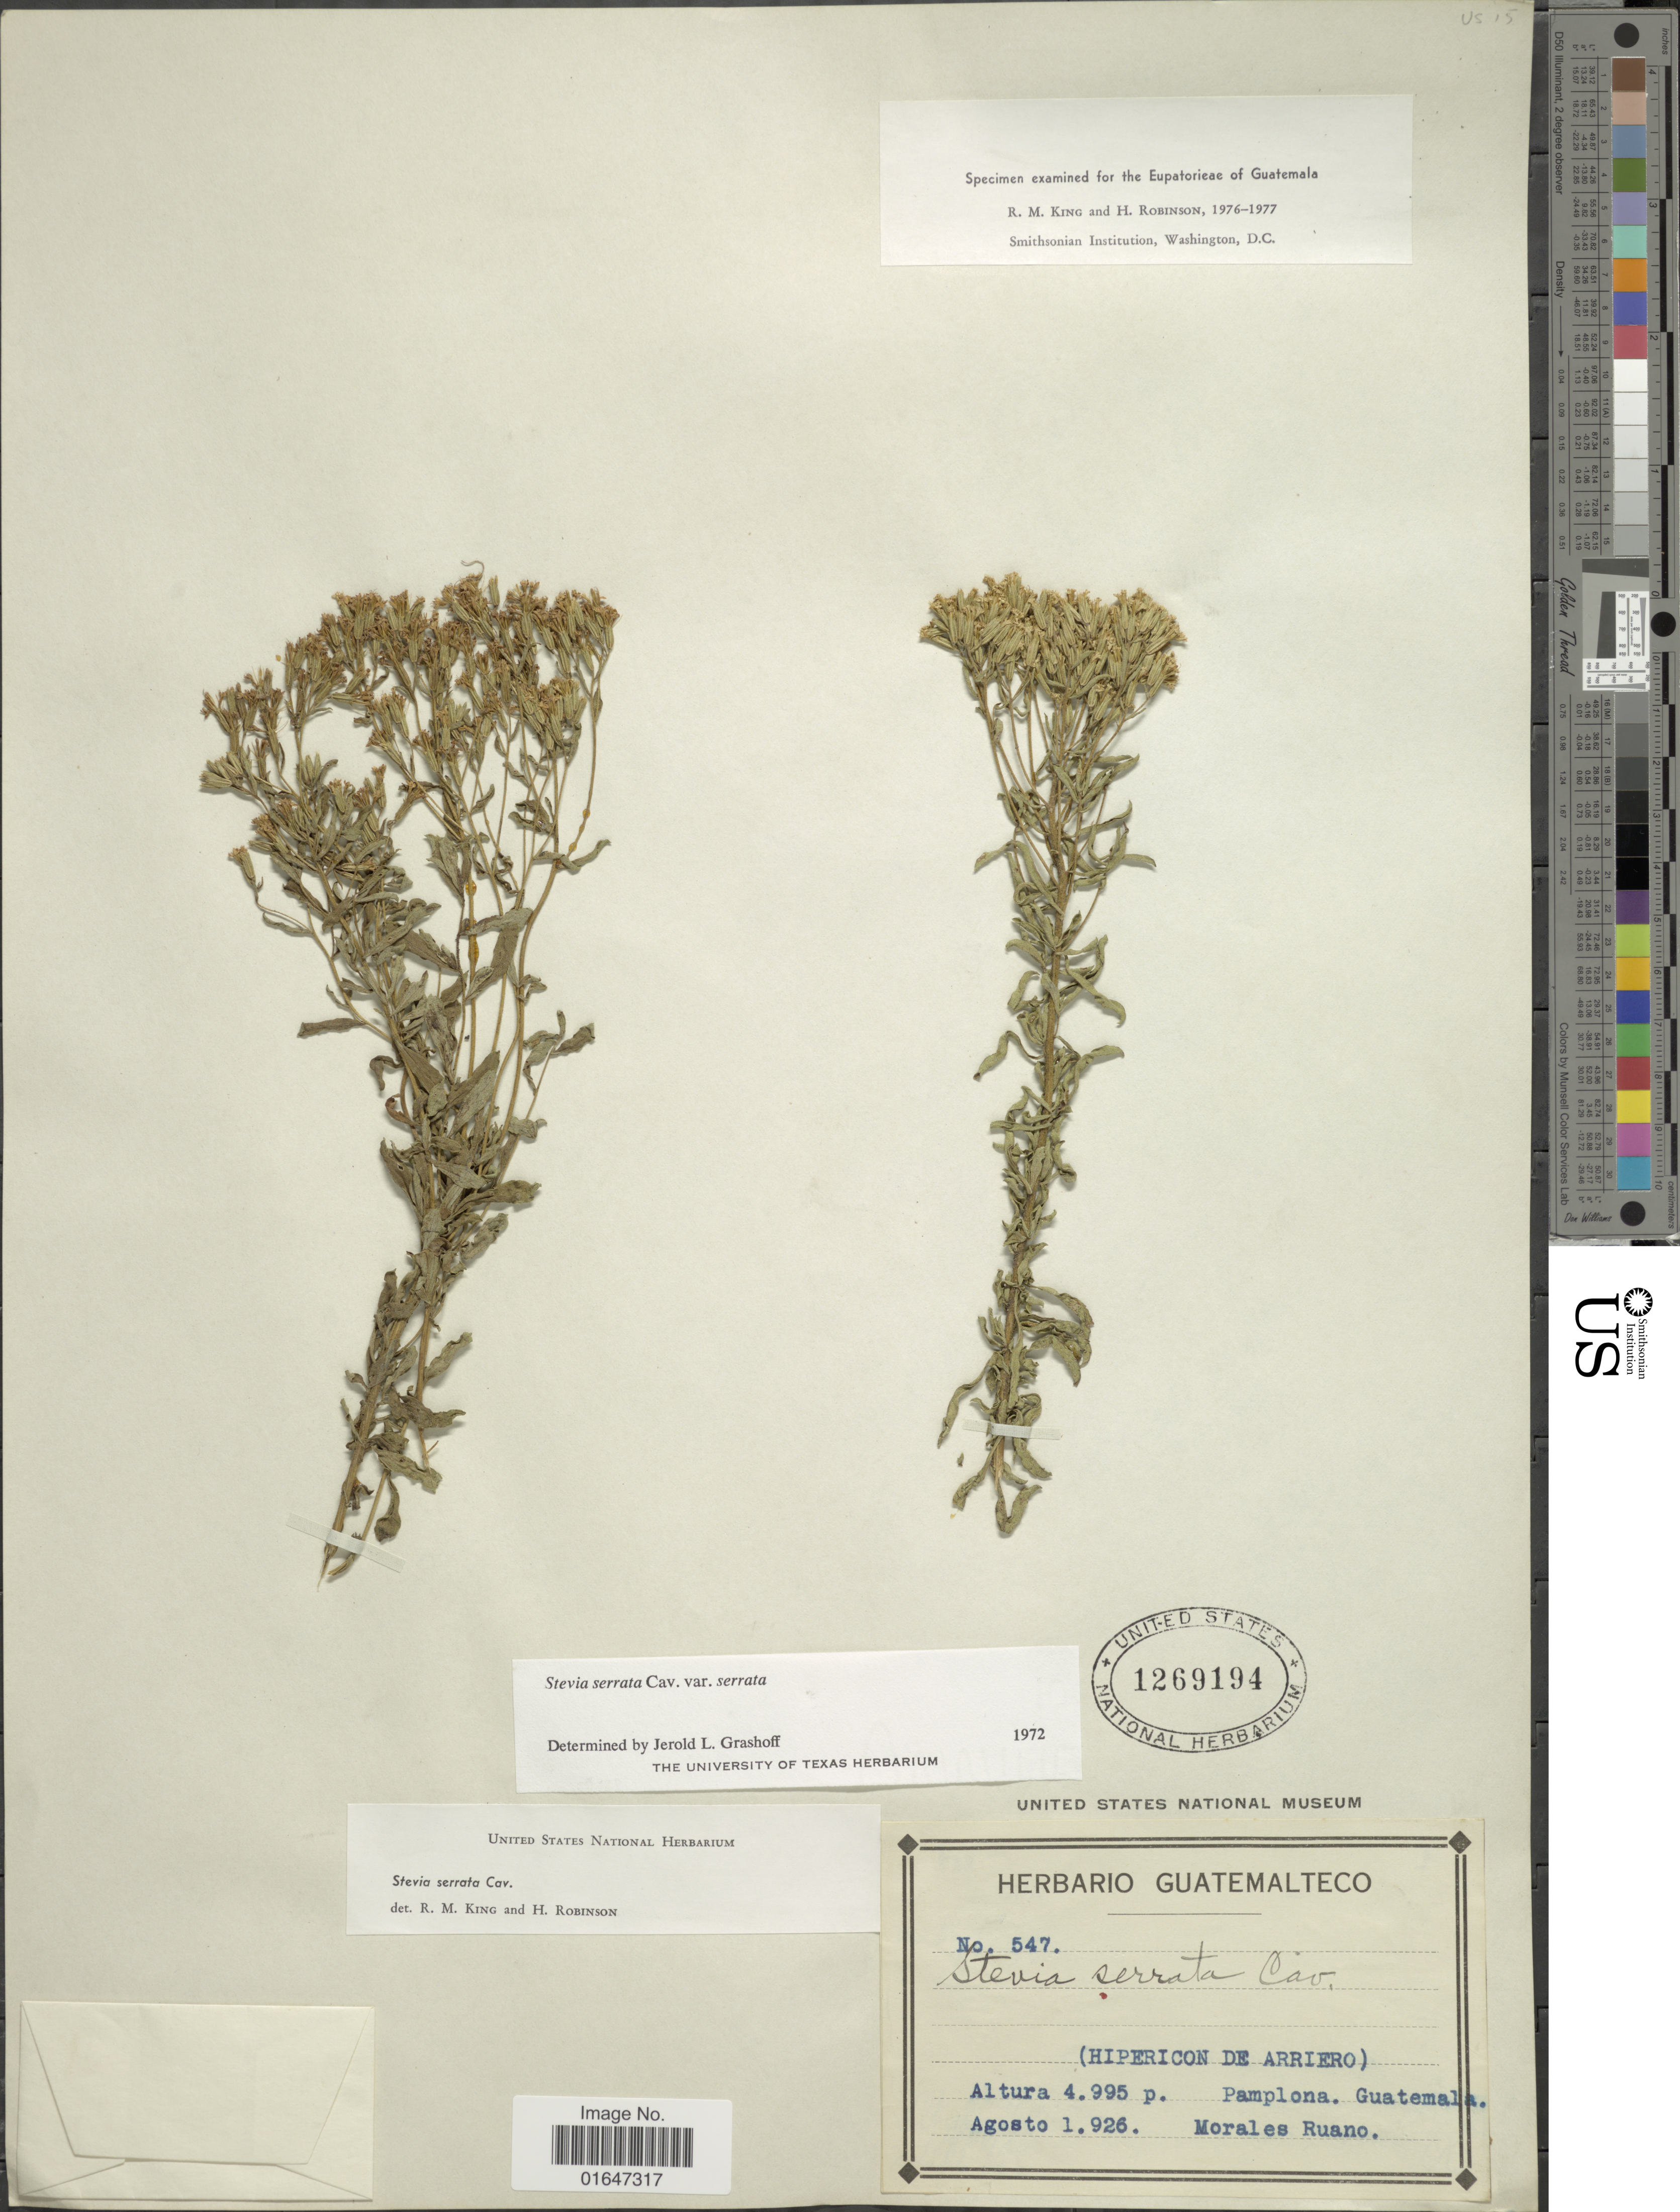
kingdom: Plantae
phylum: Tracheophyta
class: Magnoliopsida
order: Asterales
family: Asteraceae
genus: Stevia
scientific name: Stevia serrata var. serrata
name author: Cav.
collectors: M. Ruano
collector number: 547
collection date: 1926-08-01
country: Guatemala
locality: Hipericon de Arriero, Pamplona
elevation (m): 1522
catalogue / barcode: US 1269194